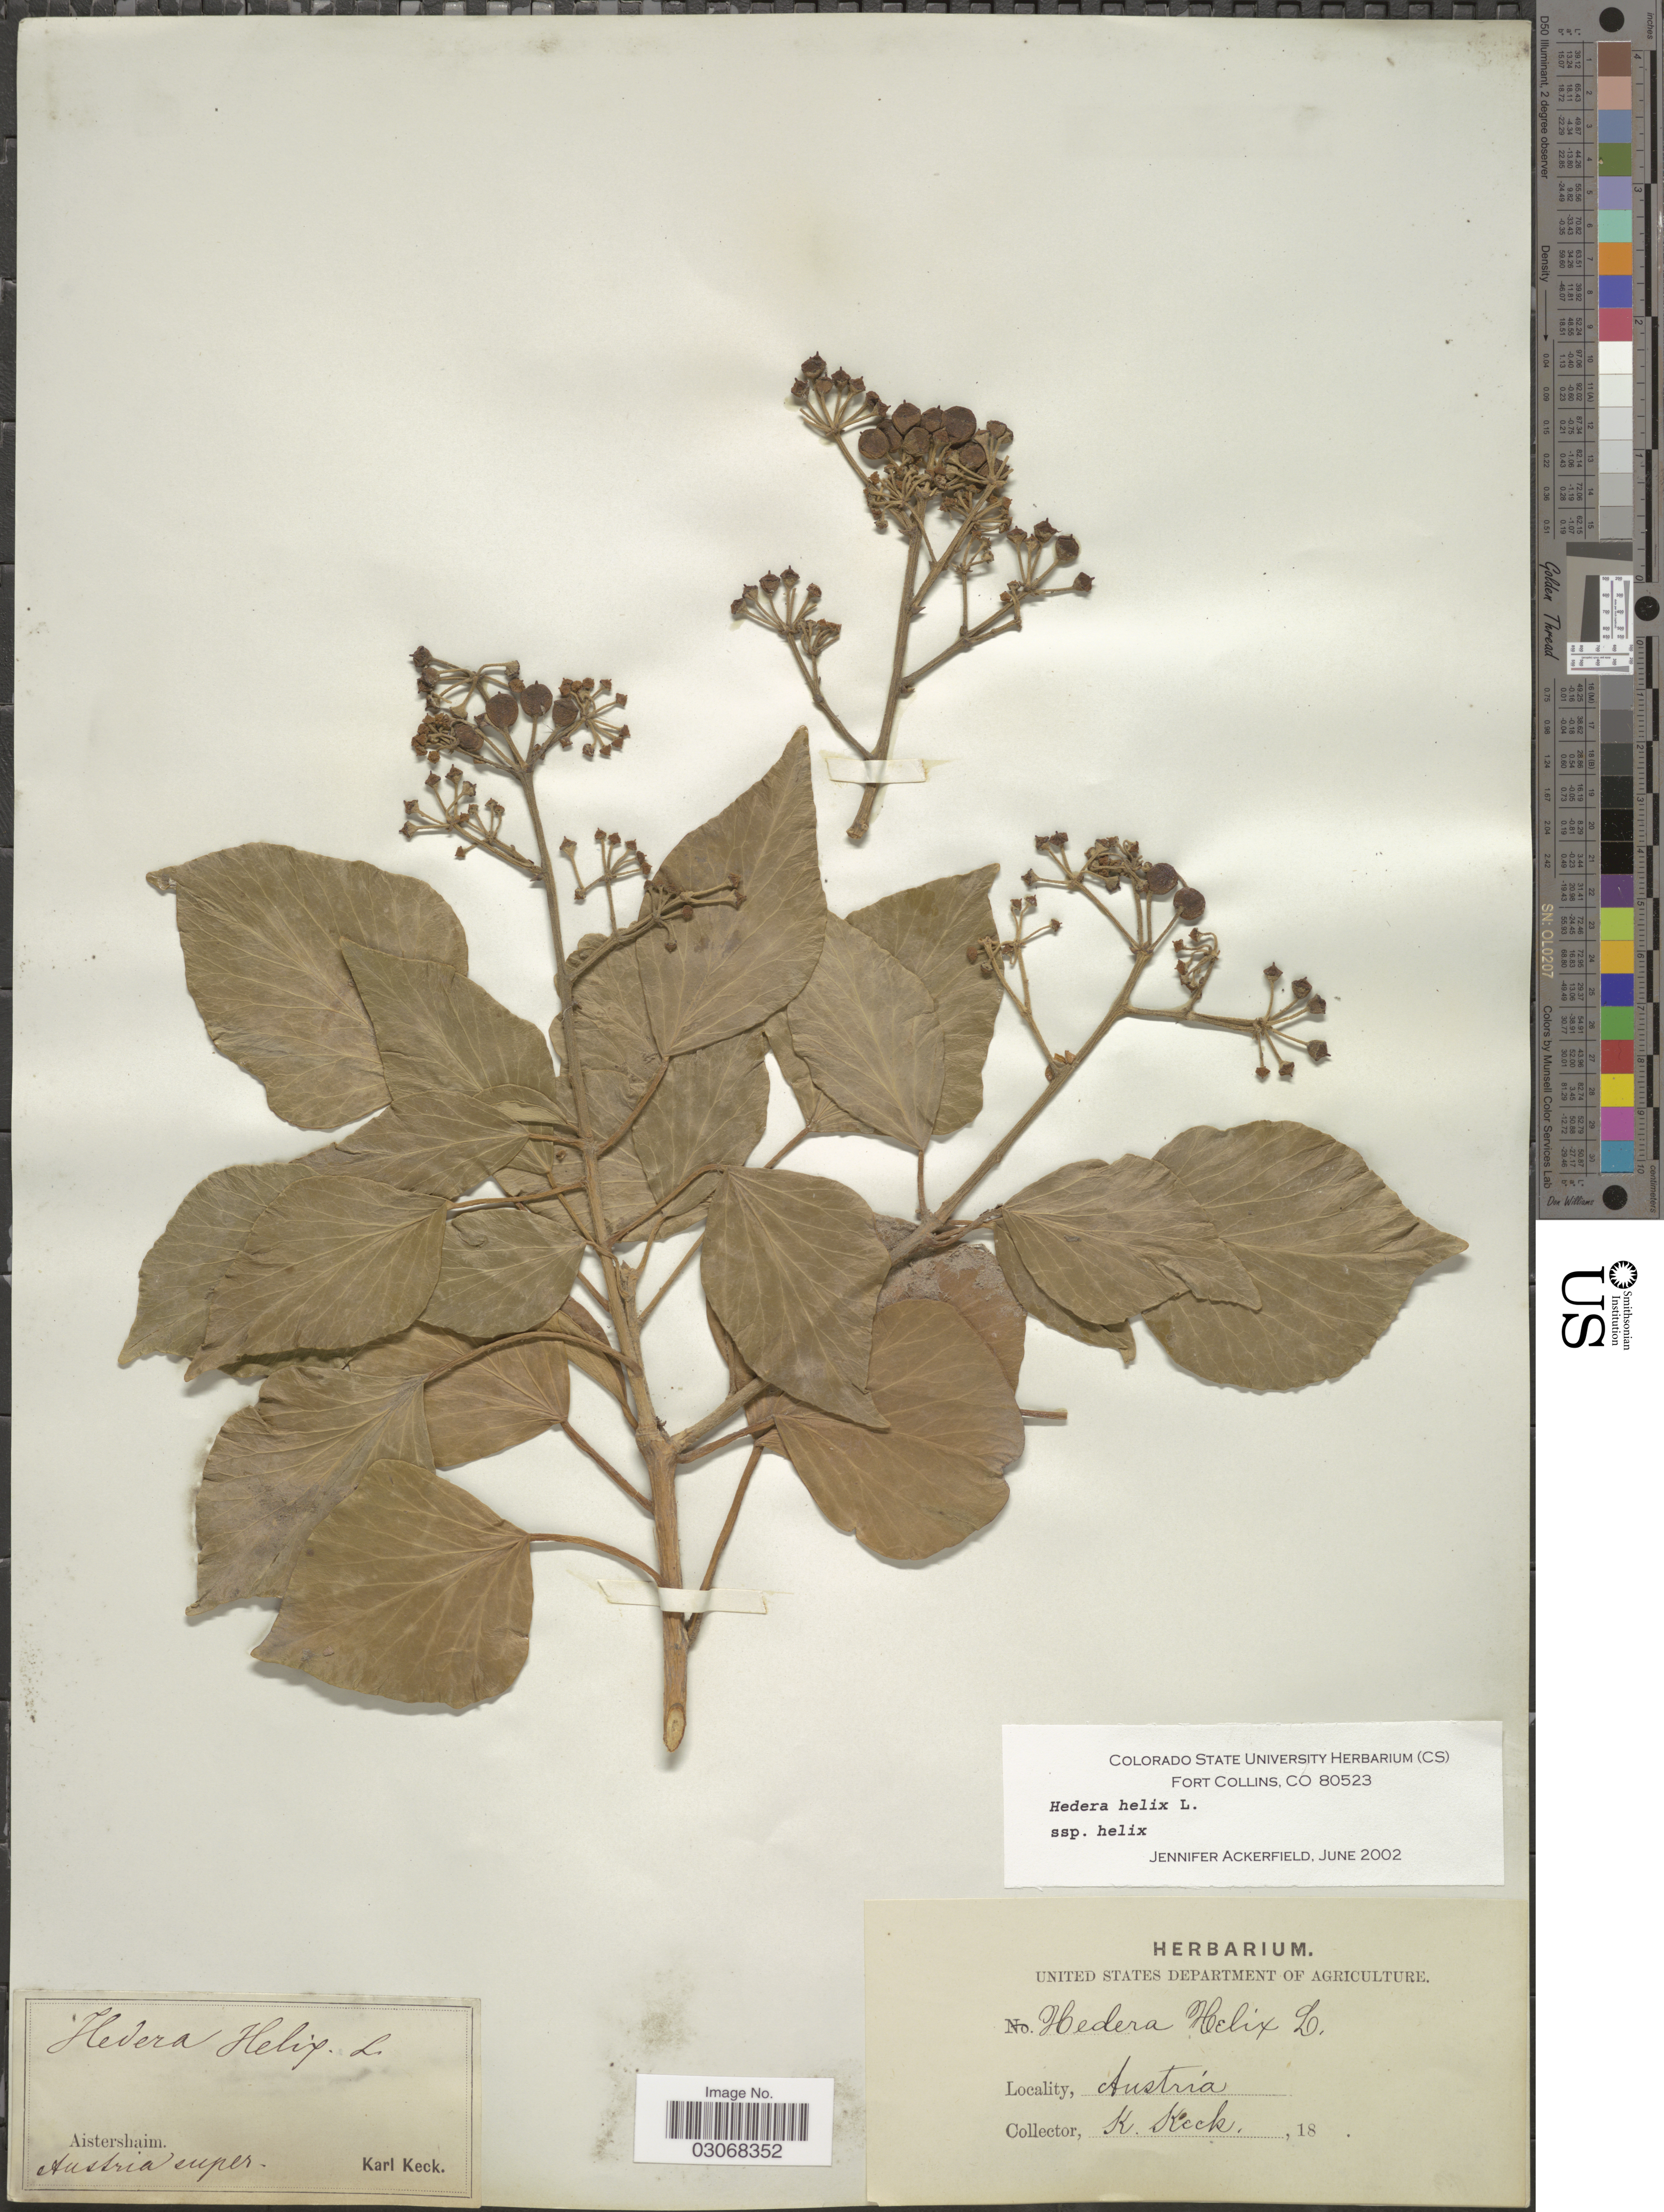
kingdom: Plantae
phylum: Tracheophyta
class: Magnoliopsida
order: Apiales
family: Araliaceae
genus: Hedera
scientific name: Hedera helix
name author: L.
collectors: K. Keck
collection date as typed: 18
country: Austria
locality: Aistershaim.